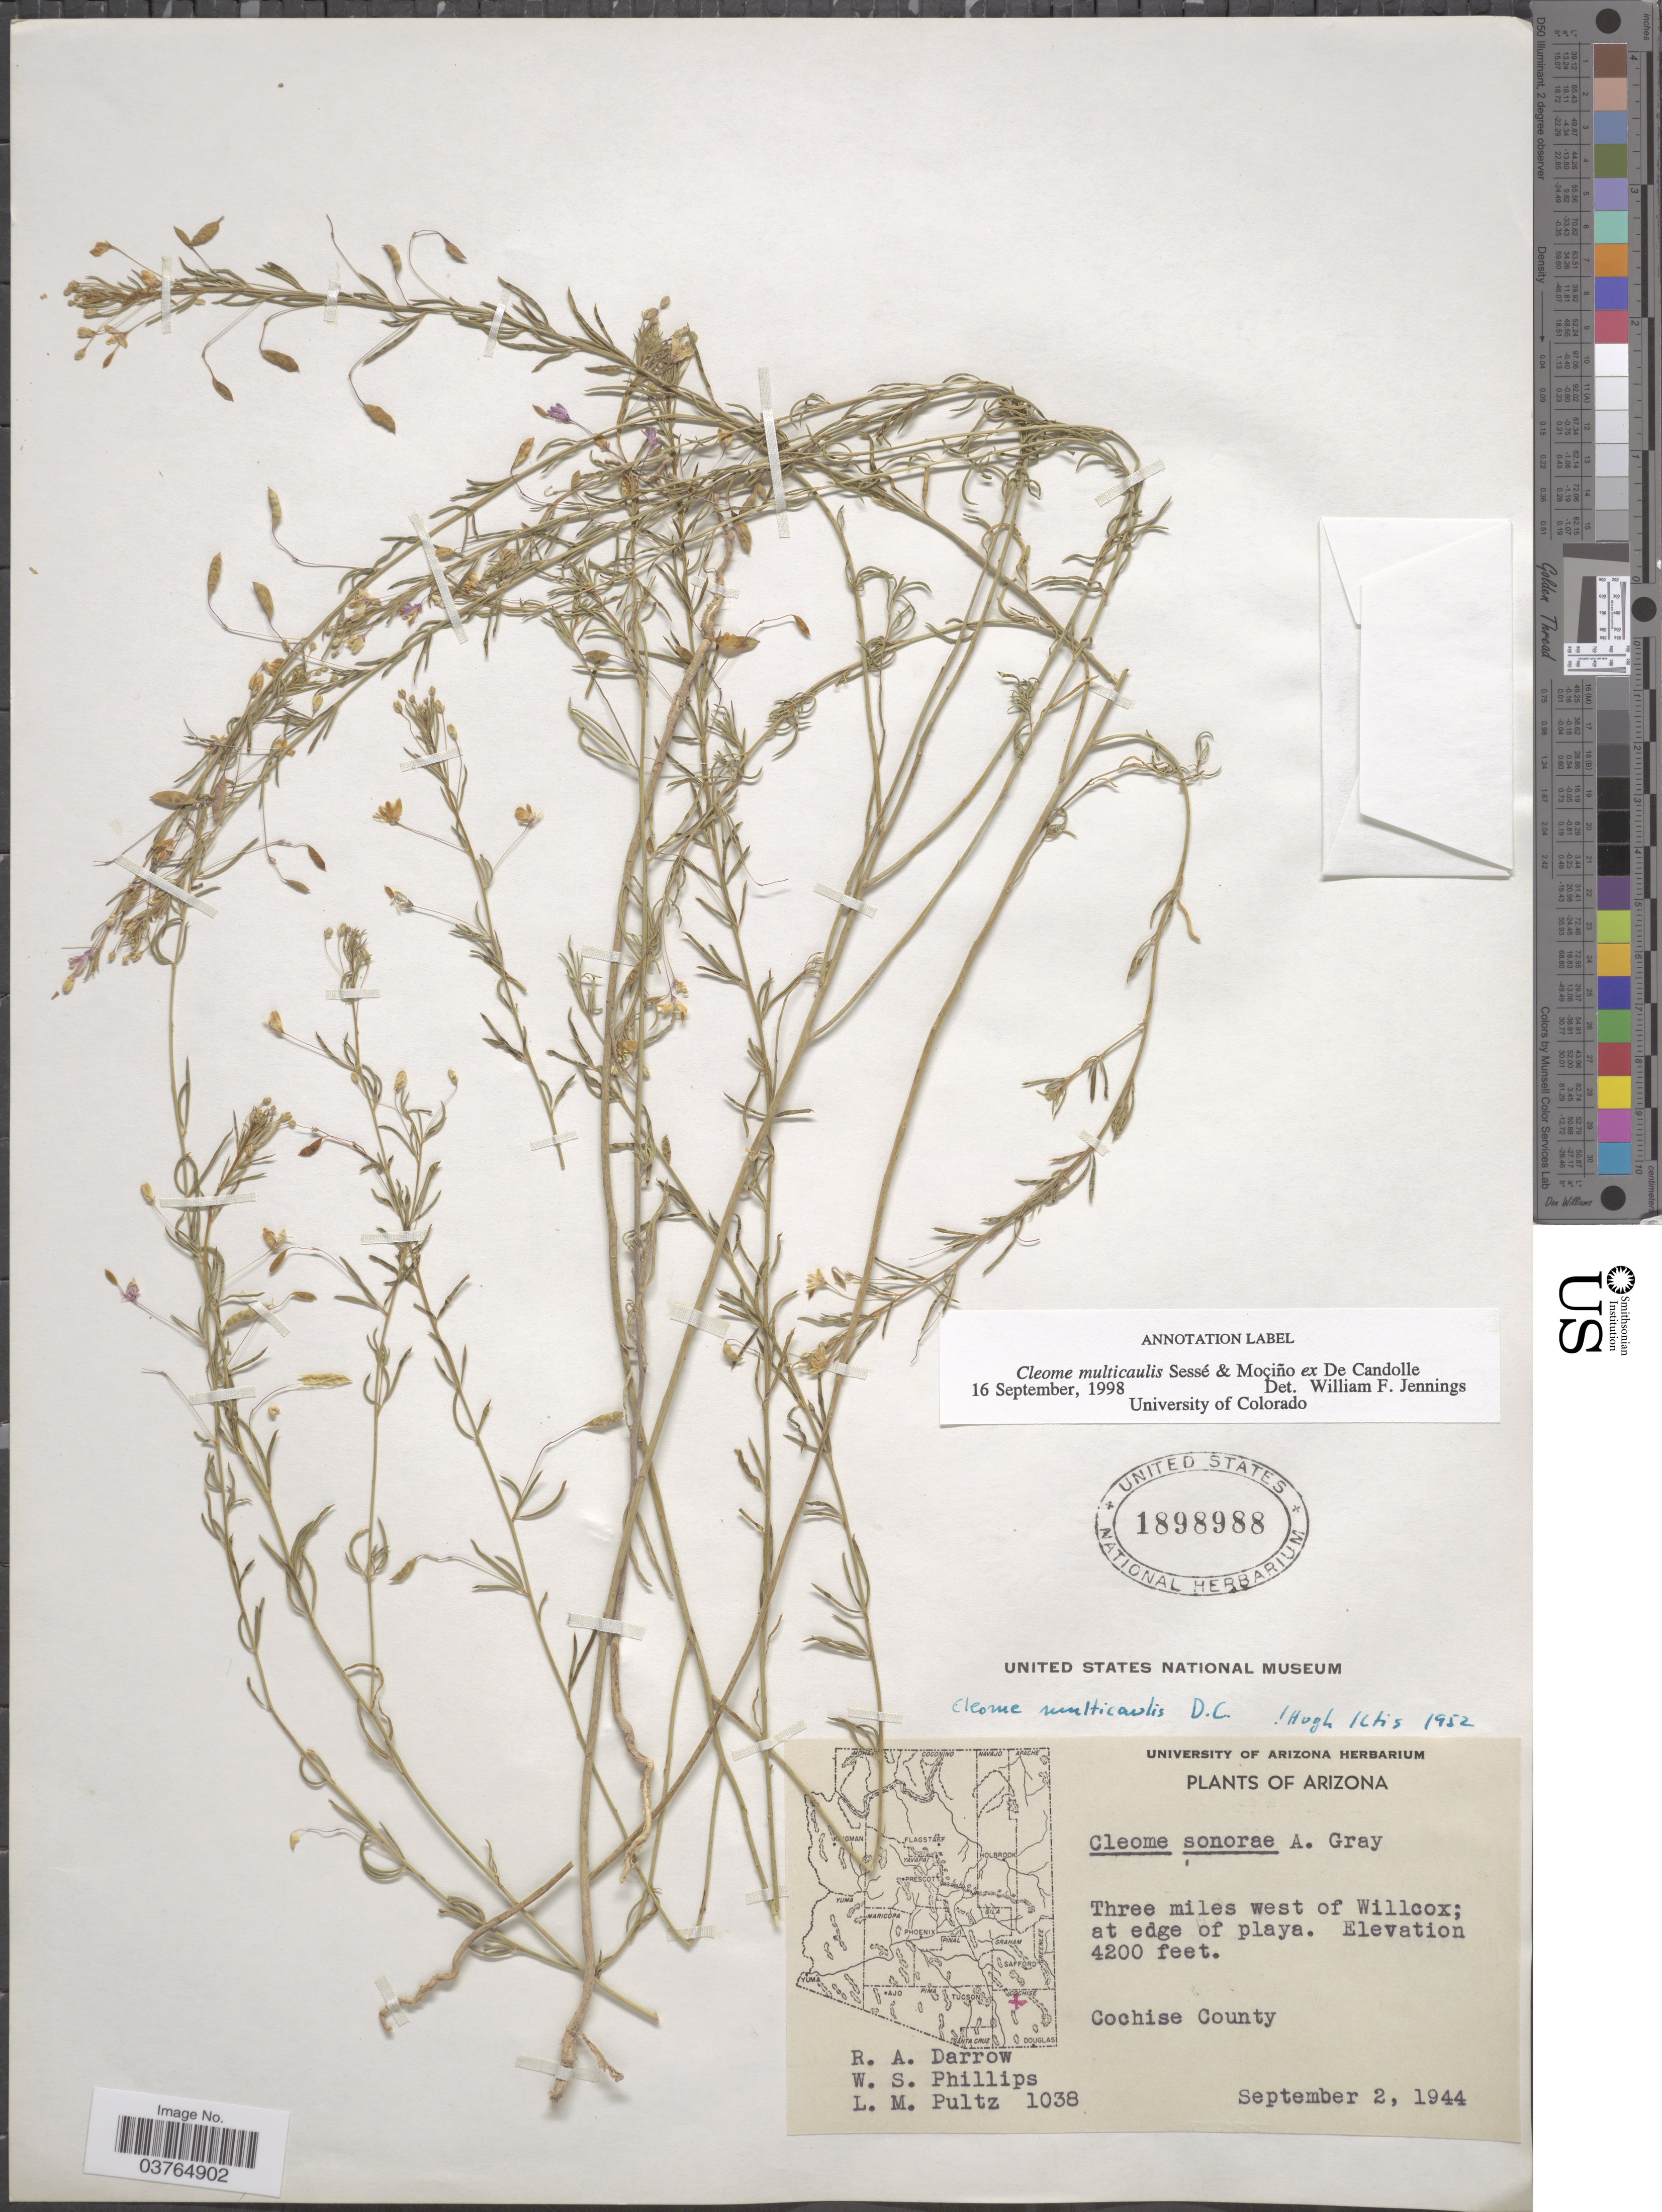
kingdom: Plantae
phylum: Tracheophyta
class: Magnoliopsida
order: Brassicales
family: Cleomaceae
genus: Cleomella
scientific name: Cleomella multicaulis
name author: (DC.) Roalson & J.C. Hall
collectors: R. A. Darrow, W. S. Phillips & L. Pultz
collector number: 1038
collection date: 1944-09-02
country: United States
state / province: Arizona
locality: Three miles west of Willcox; at edge of playa. Cochise County.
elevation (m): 1280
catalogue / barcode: US 1898988